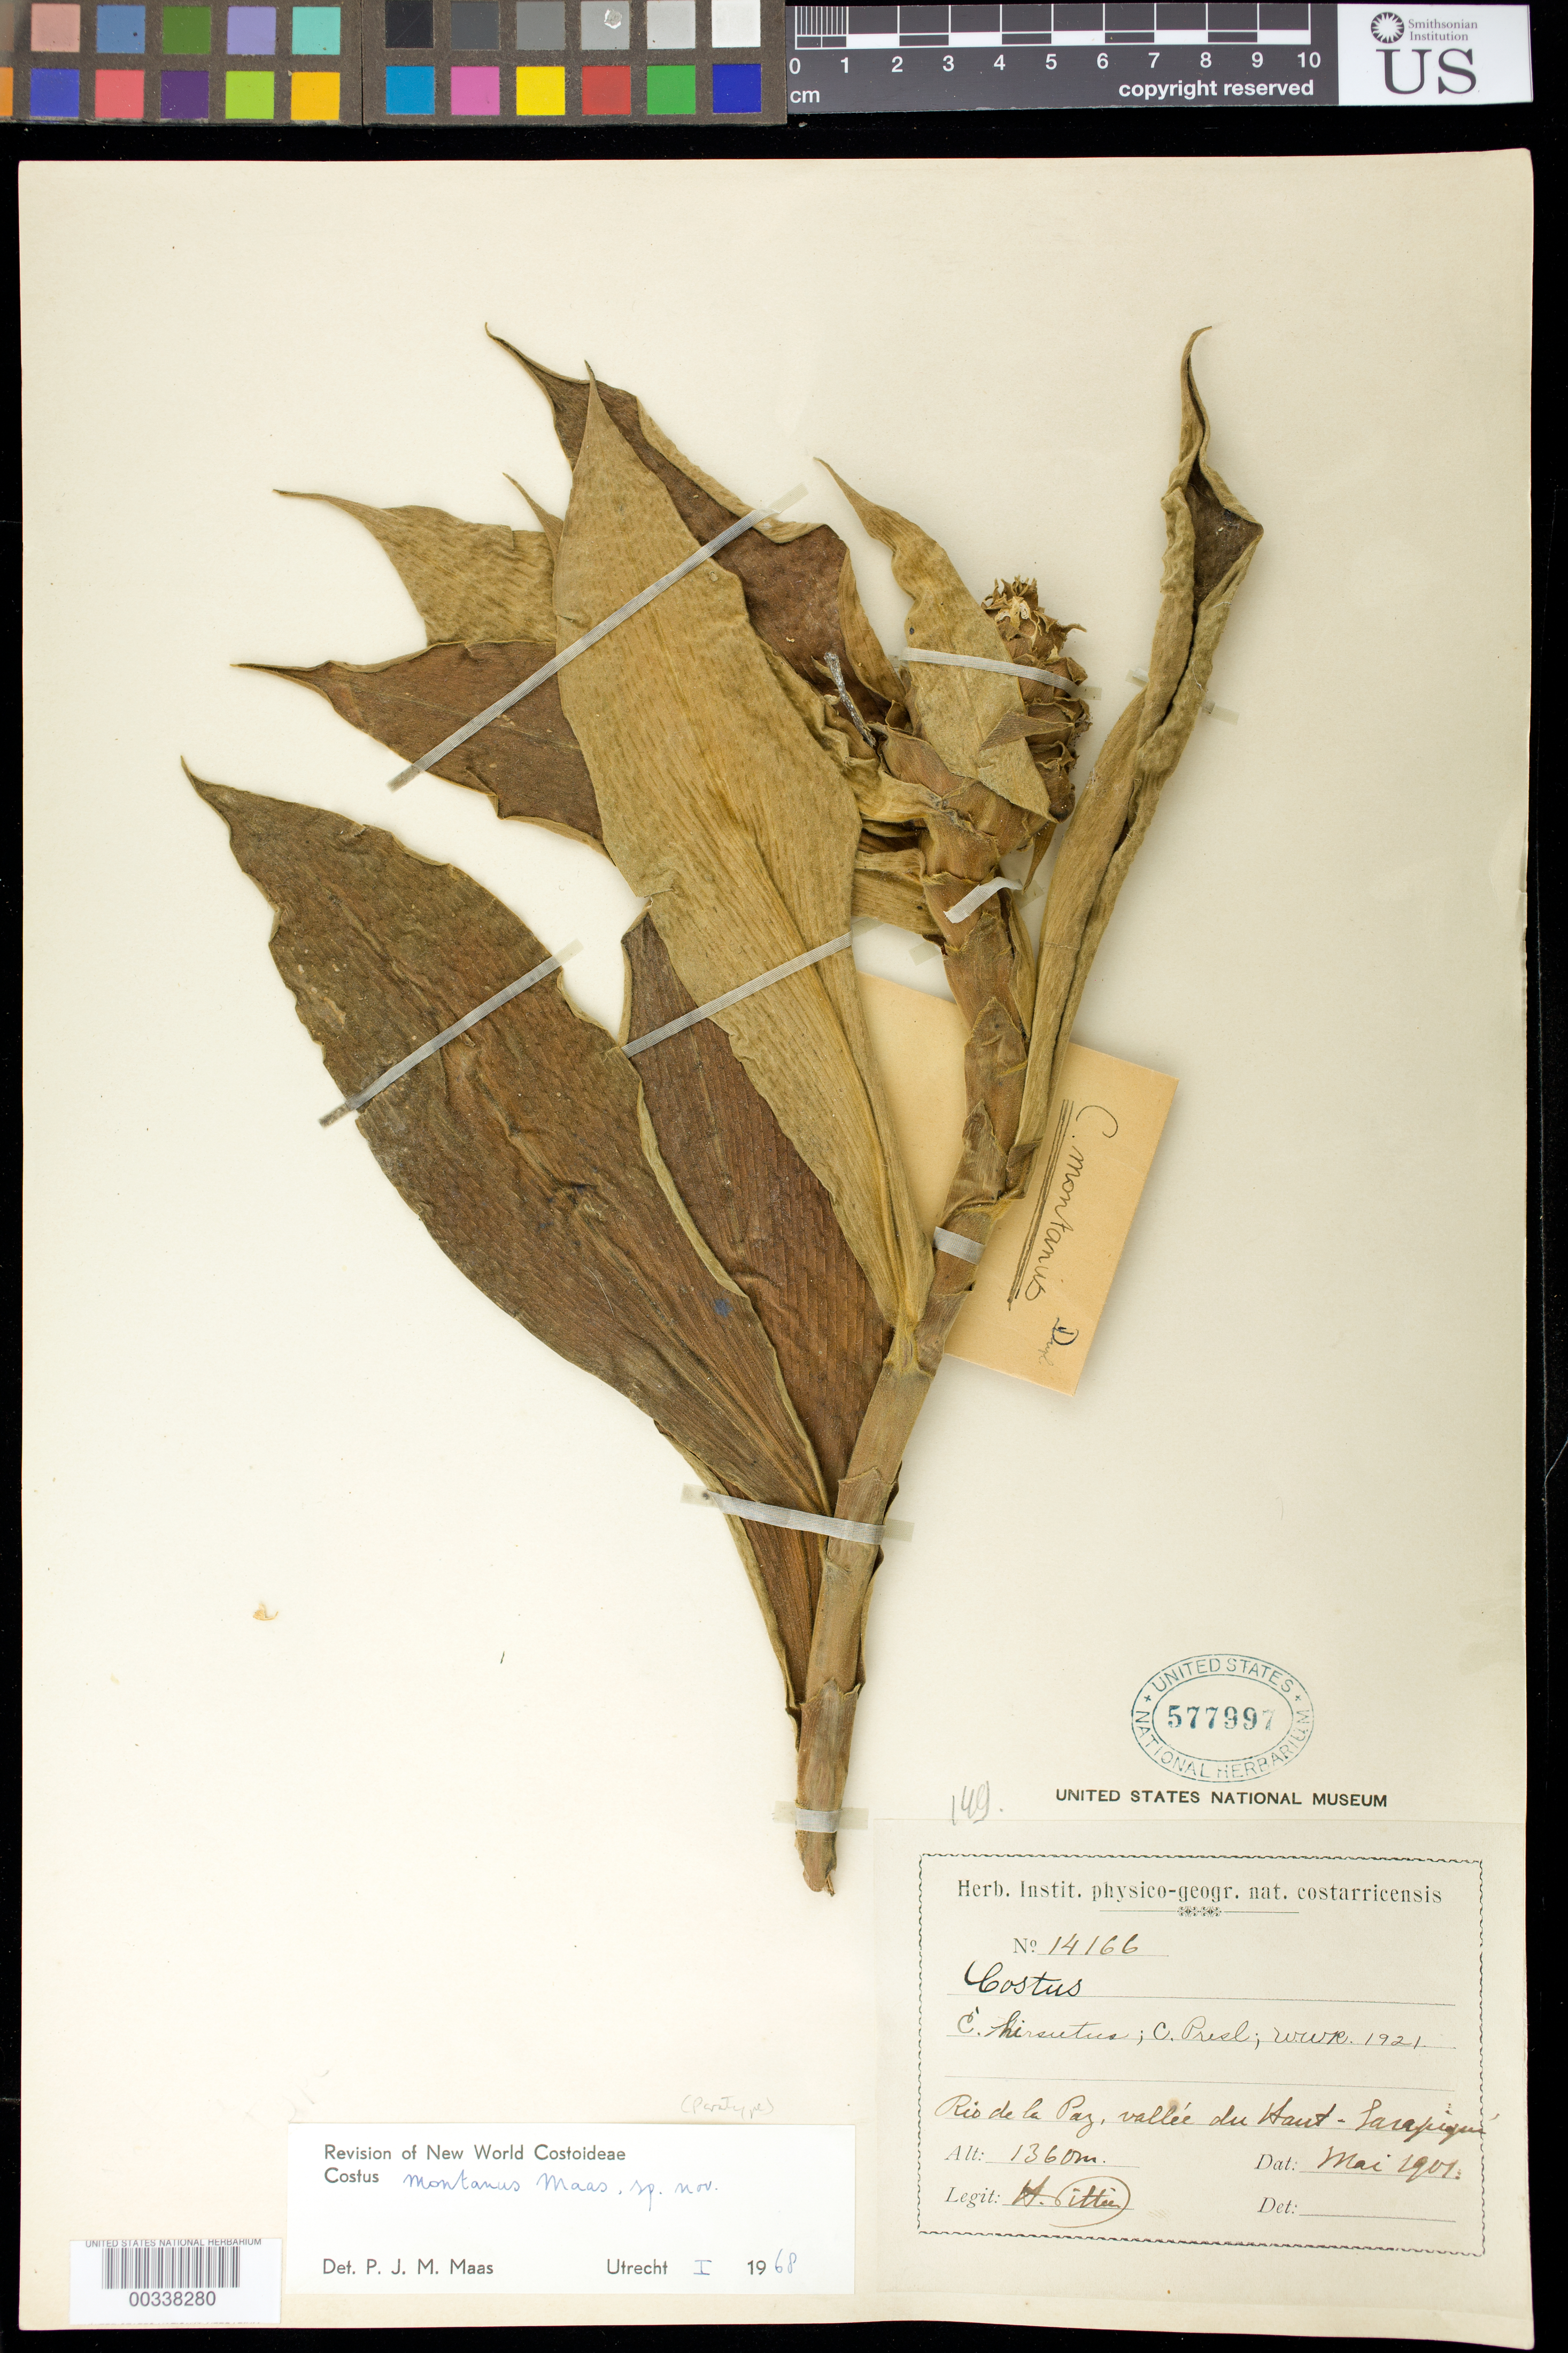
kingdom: Plantae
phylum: Tracheophyta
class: Liliopsida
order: Zingiberales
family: Costaceae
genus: Costus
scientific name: Costus montanus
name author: Maas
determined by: Maas, Paul J. M.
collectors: H. F. Pittier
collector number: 14166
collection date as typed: May 1901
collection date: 1901-05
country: Costa Rica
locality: Rio de la Paz, vallee du haut-Sarapiqui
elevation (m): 1360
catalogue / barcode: US 577997